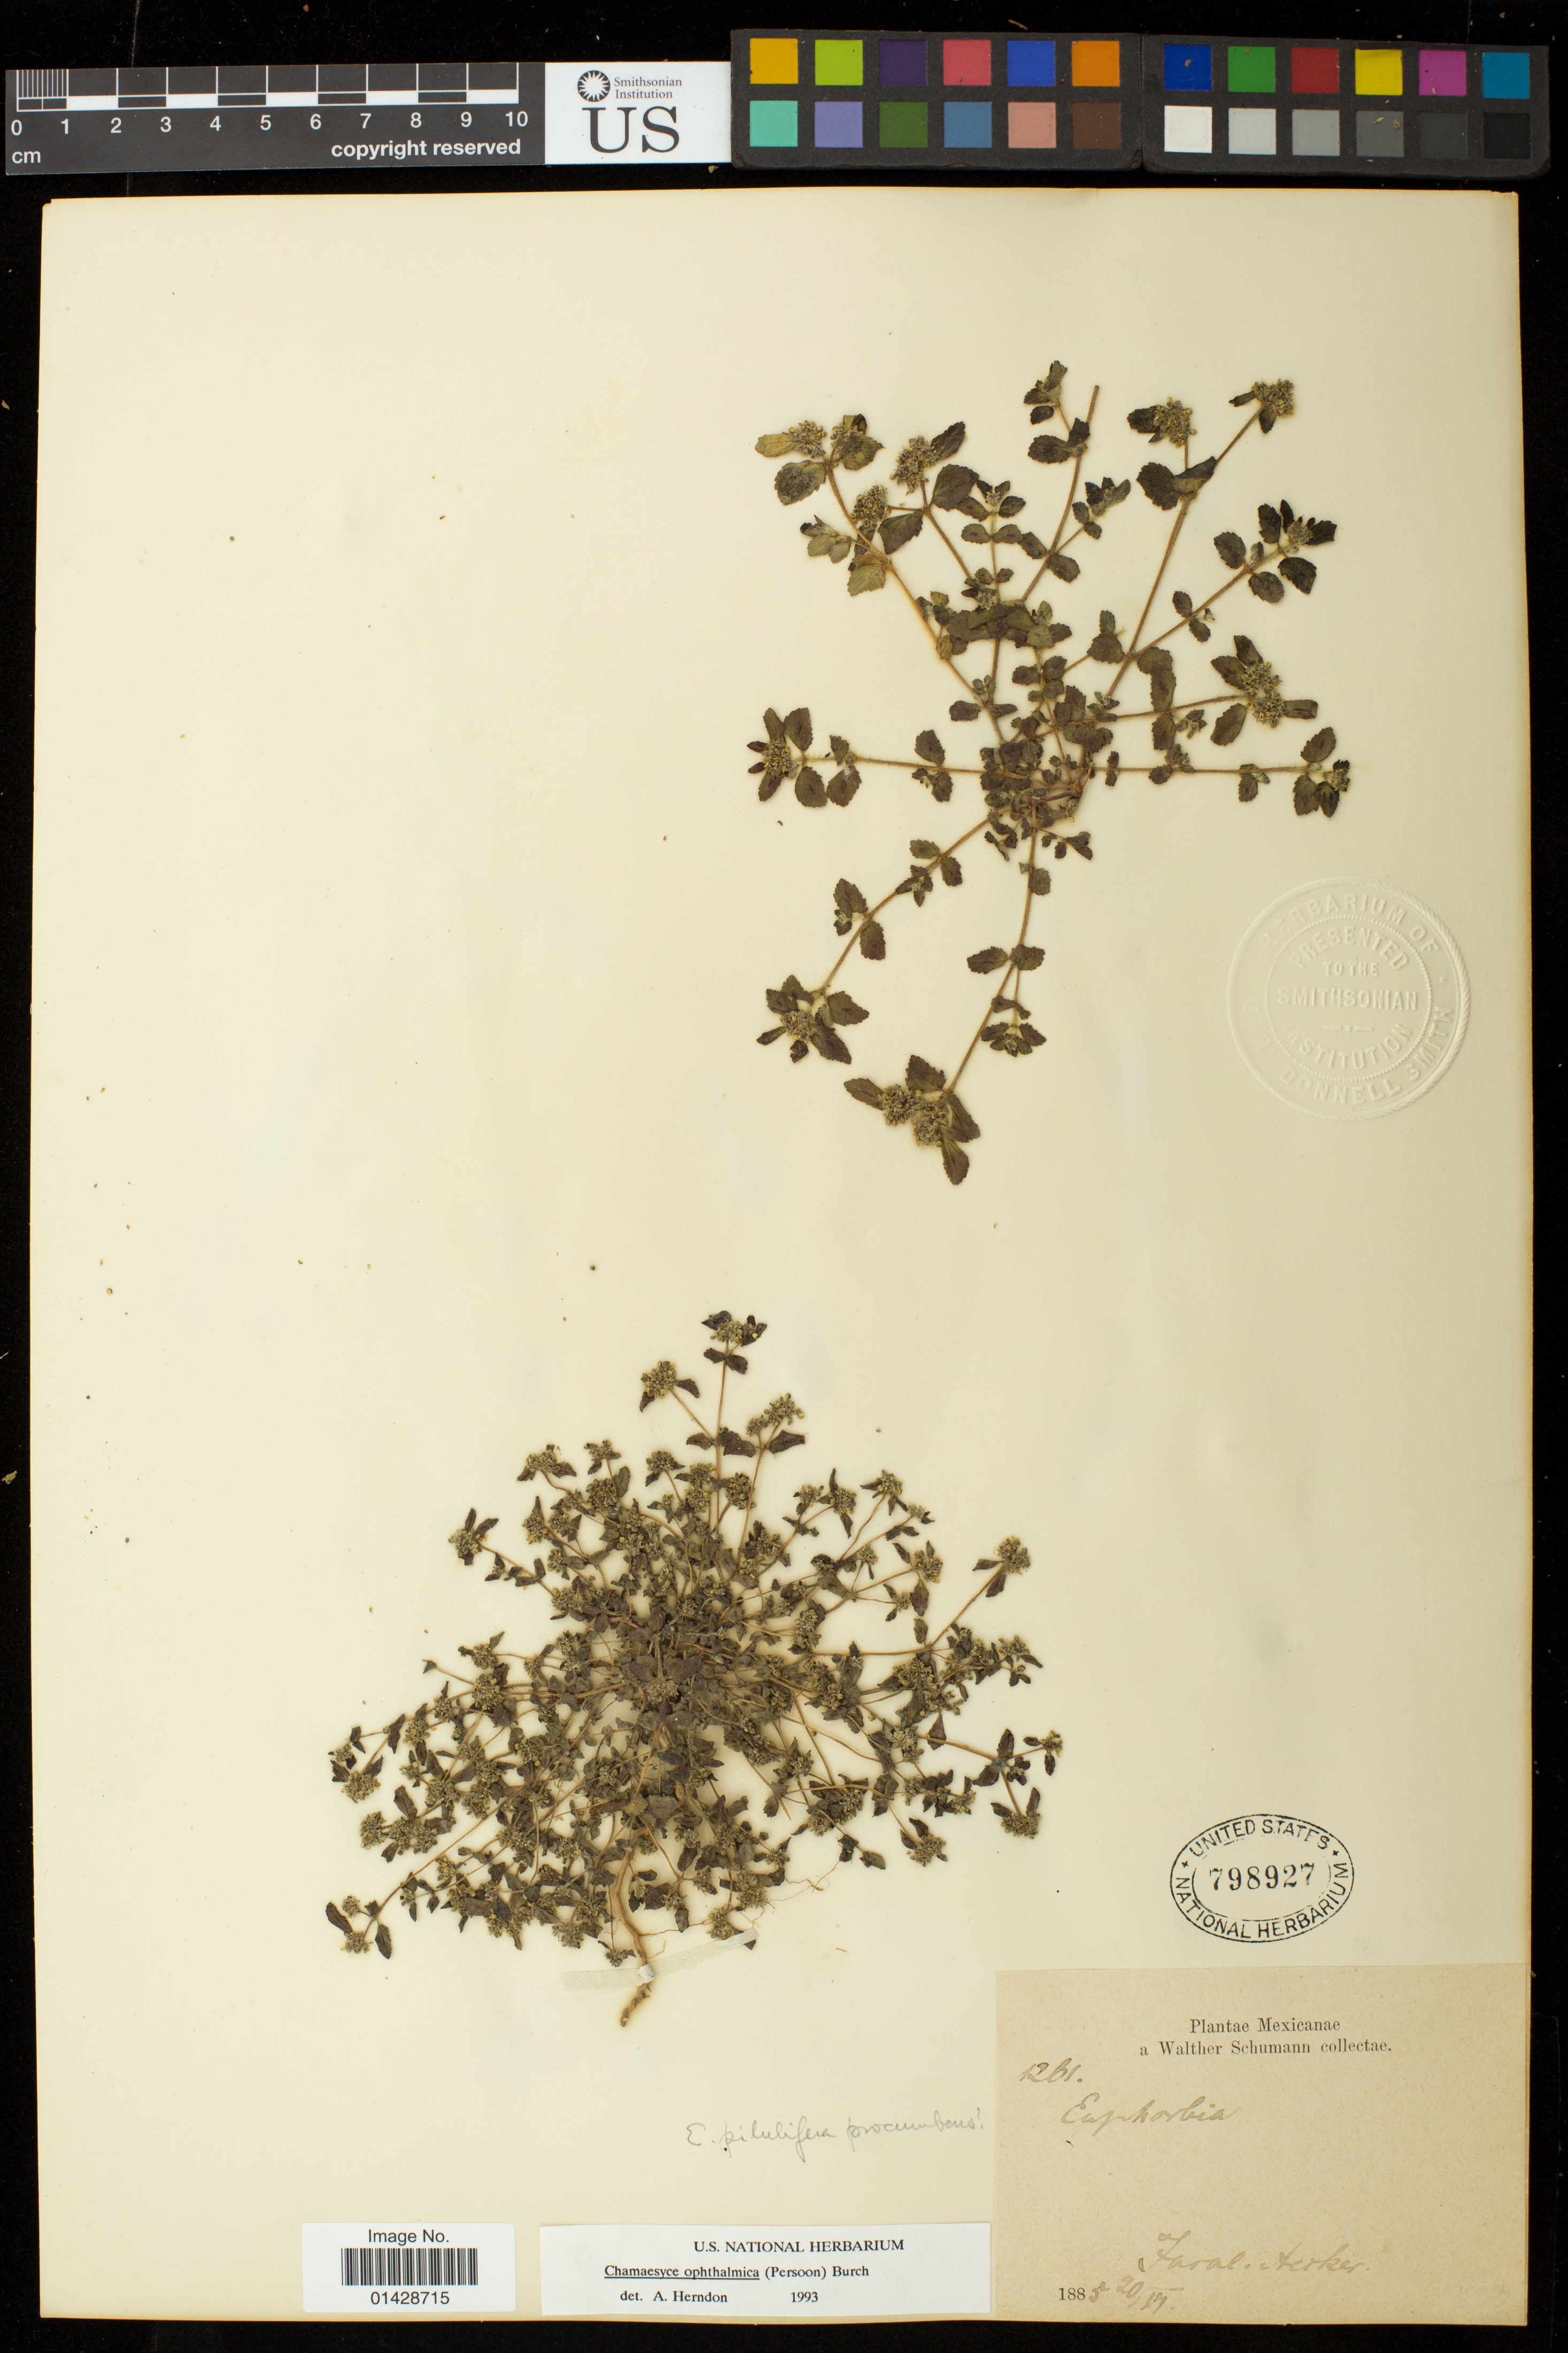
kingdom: Plantae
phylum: Tracheophyta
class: Magnoliopsida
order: Malpighiales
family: Euphorbiaceae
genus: Euphorbia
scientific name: Euphorbia ophthalmica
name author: Pers.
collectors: W. Schumann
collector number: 1261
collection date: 1885-06-20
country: Mexico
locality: Faral.Acrker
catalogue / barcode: US 798927